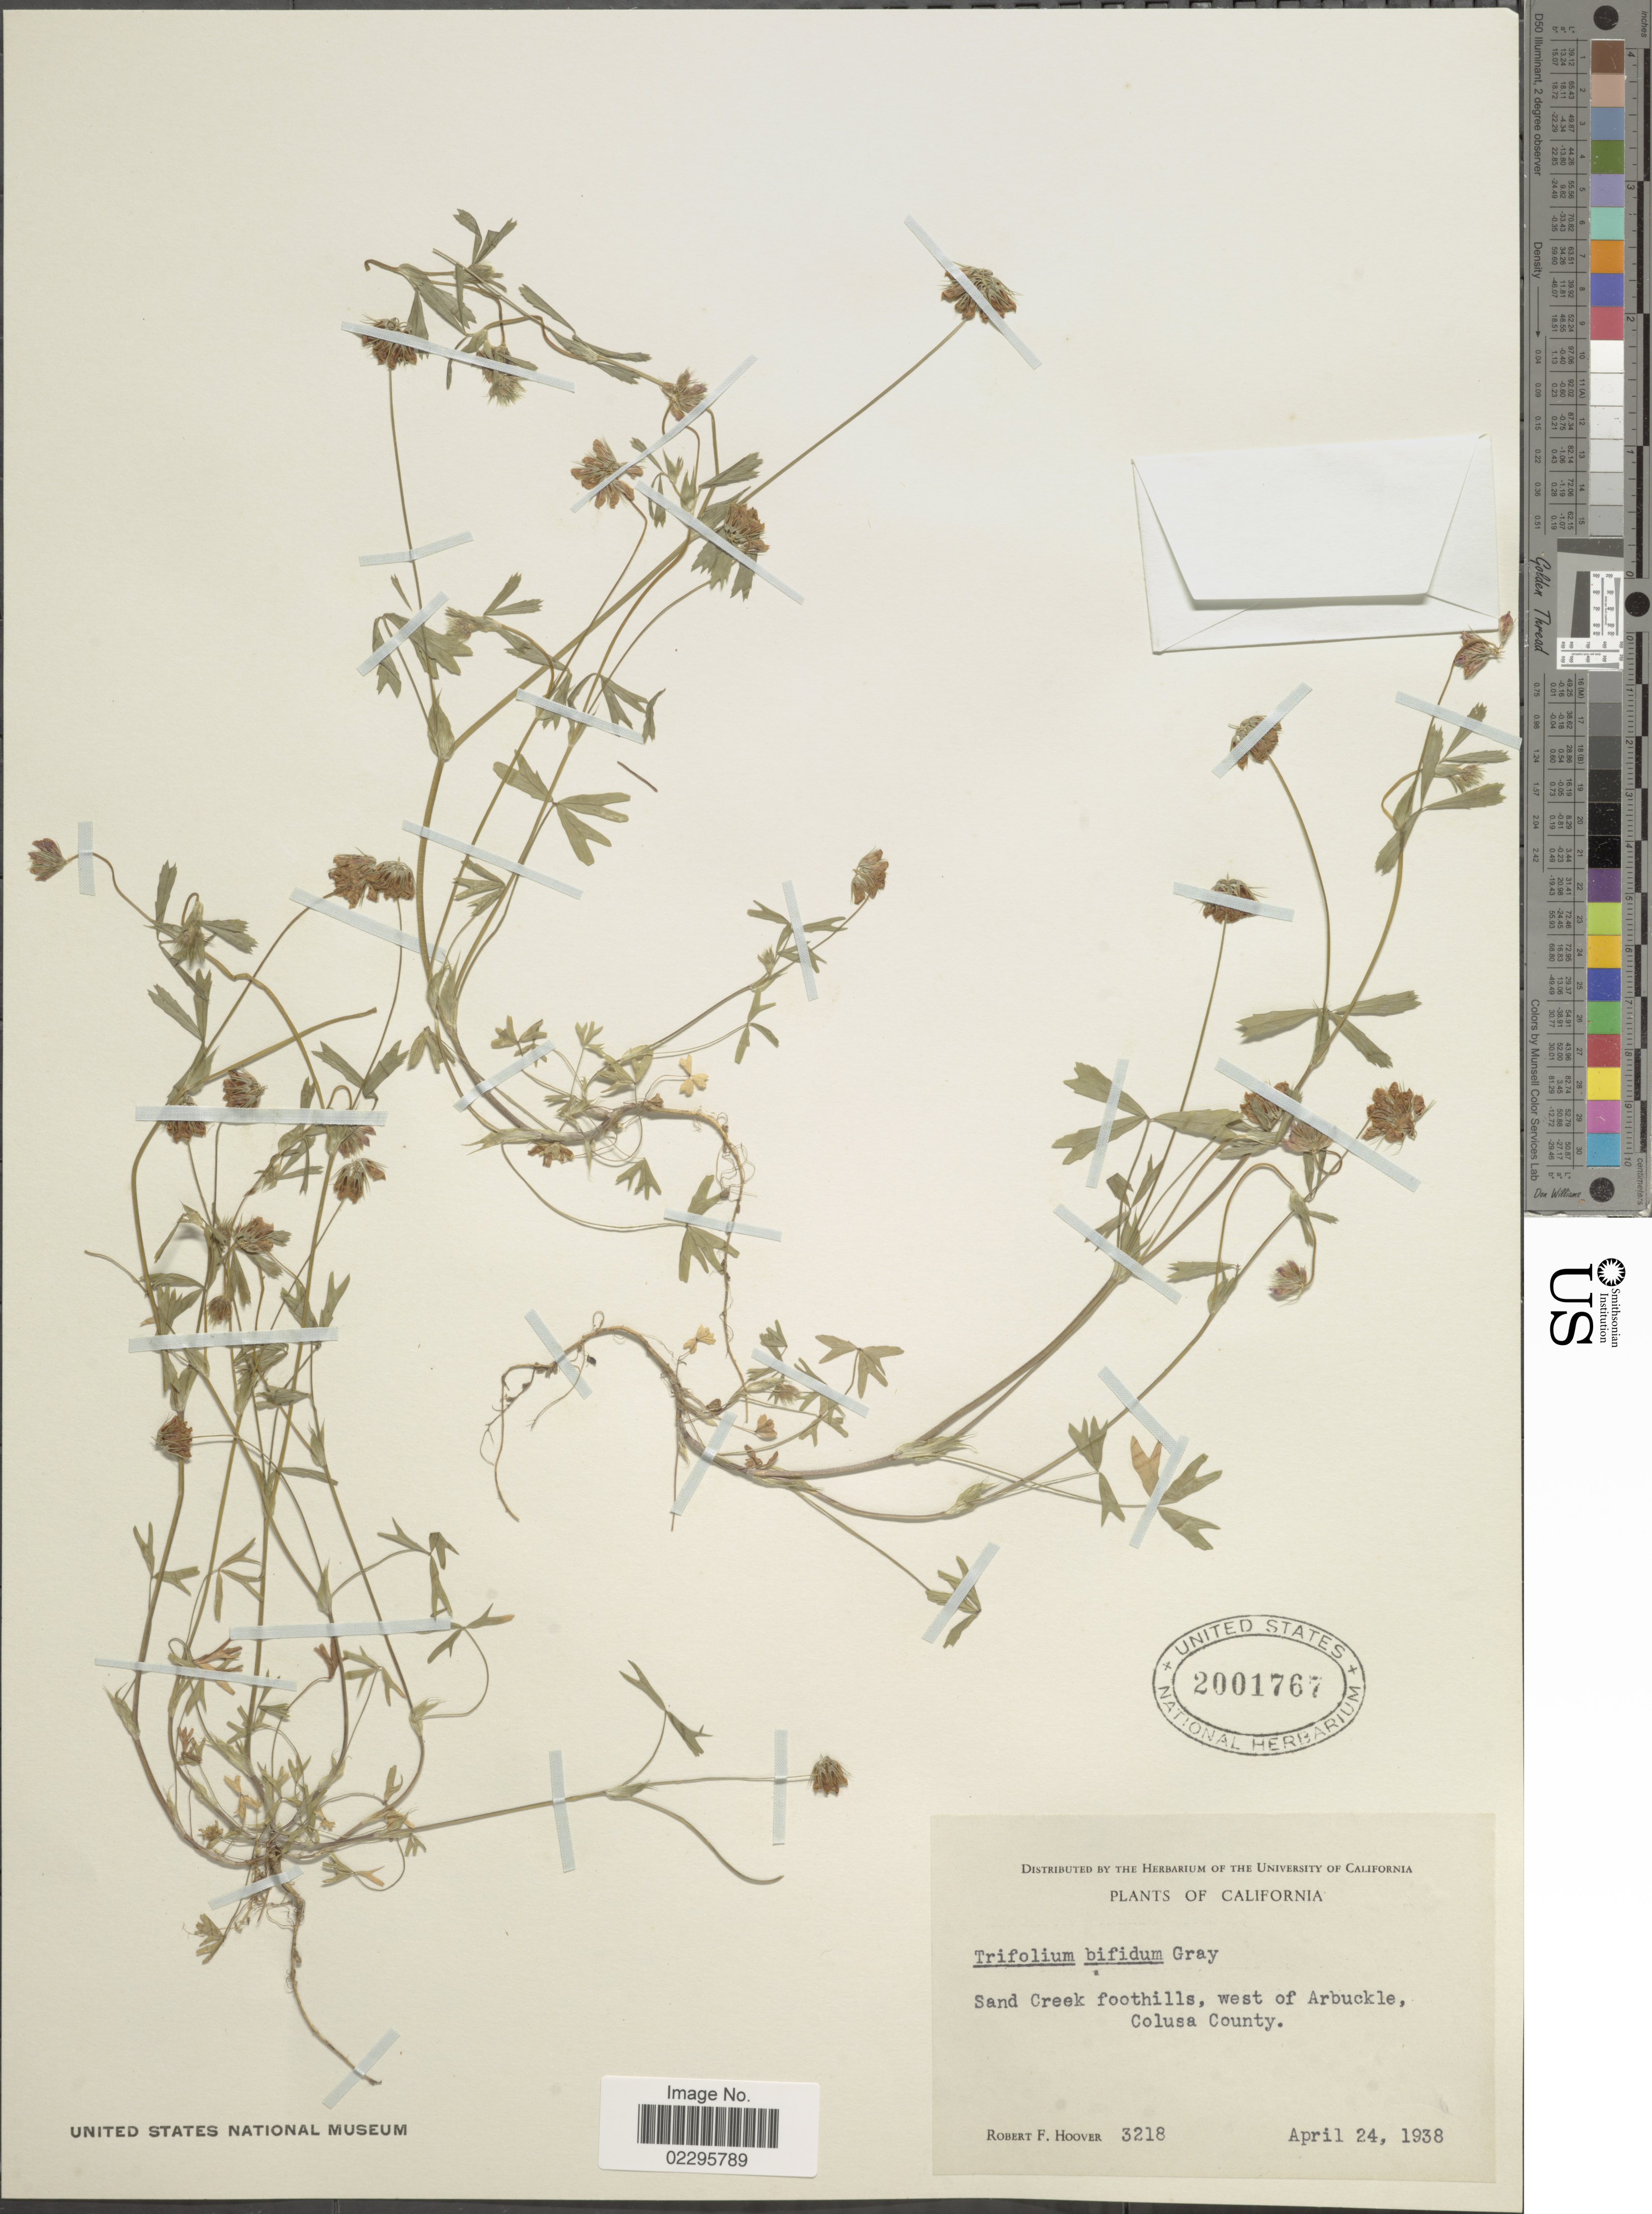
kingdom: Plantae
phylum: Tracheophyta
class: Magnoliopsida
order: Fabales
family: Fabaceae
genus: Trifolium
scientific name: Trifolium bifidum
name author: A. Gray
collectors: R. F. Hoover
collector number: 3218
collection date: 1938-04-24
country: United States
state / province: California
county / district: Colusa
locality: Sand Creek foothills, west of Arbuckle, Colusa County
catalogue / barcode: US 2001767